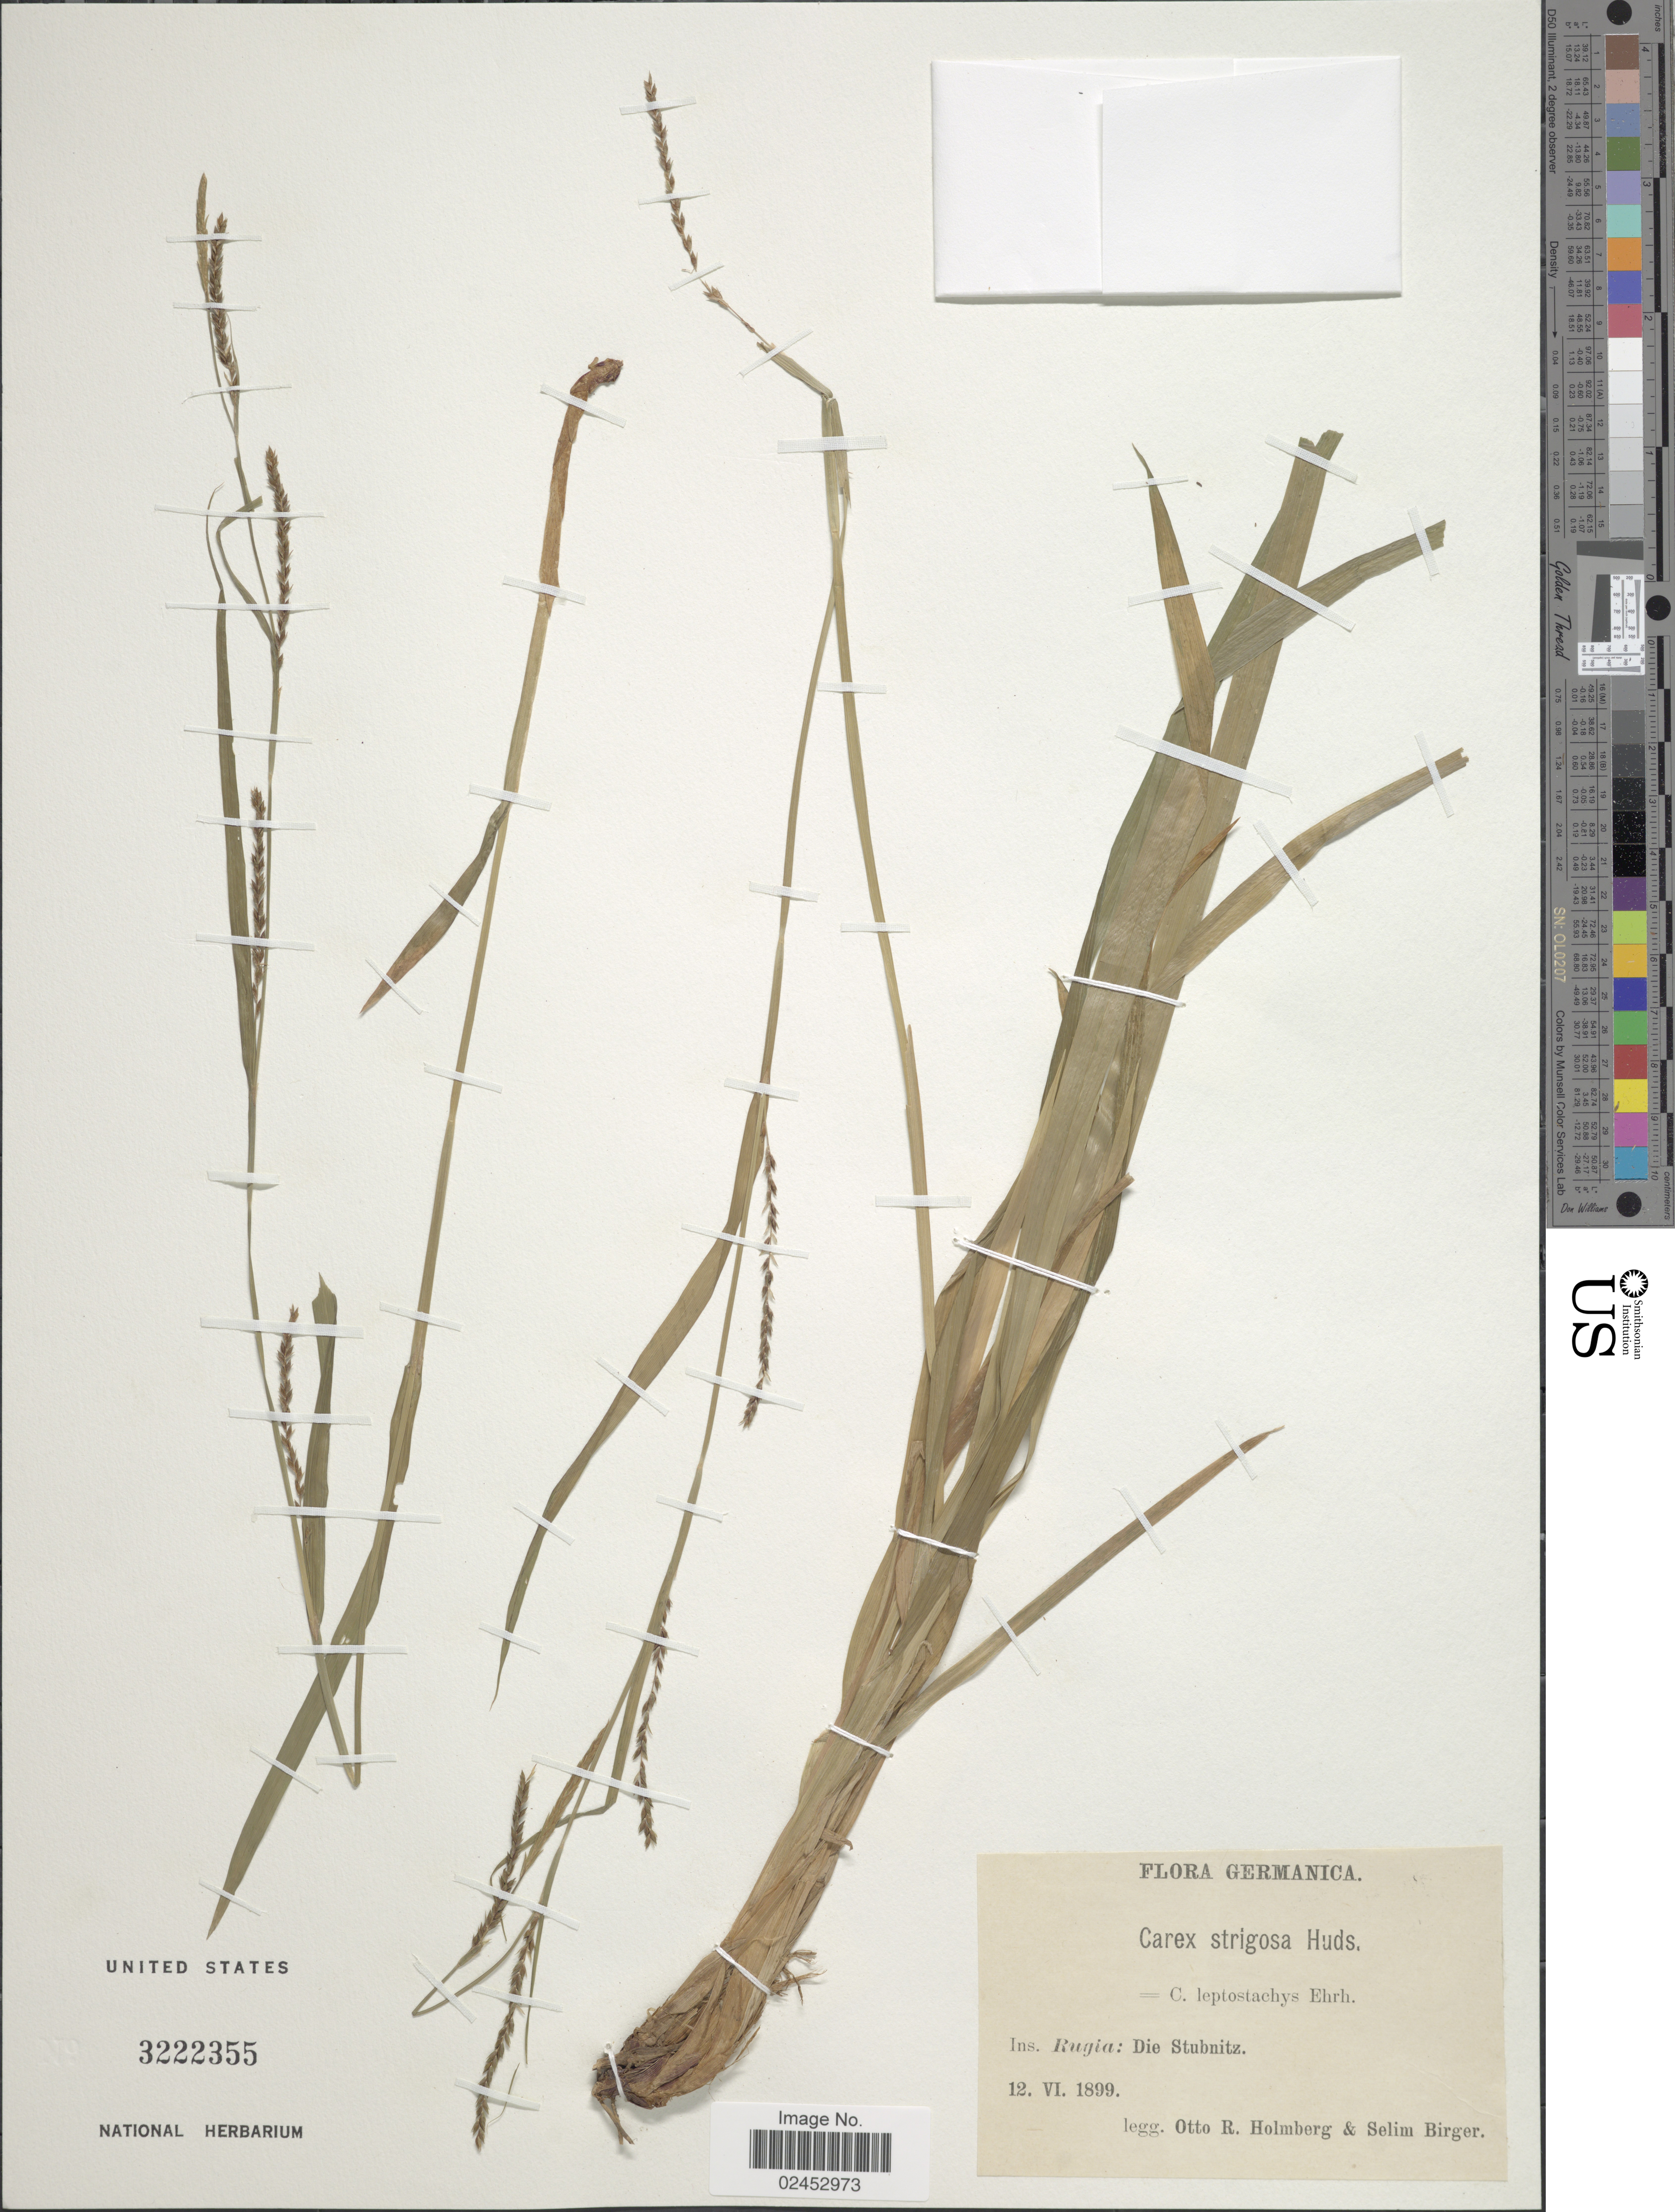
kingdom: Plantae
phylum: Tracheophyta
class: Liliopsida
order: Poales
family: Cyperaceae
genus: Carex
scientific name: Carex strigosa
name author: Huds.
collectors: O. Holmberg & S. Birger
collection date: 1899-06-12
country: Germany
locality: Germanica, Ins. Rugia Die Stubnitz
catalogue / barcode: US 3222355